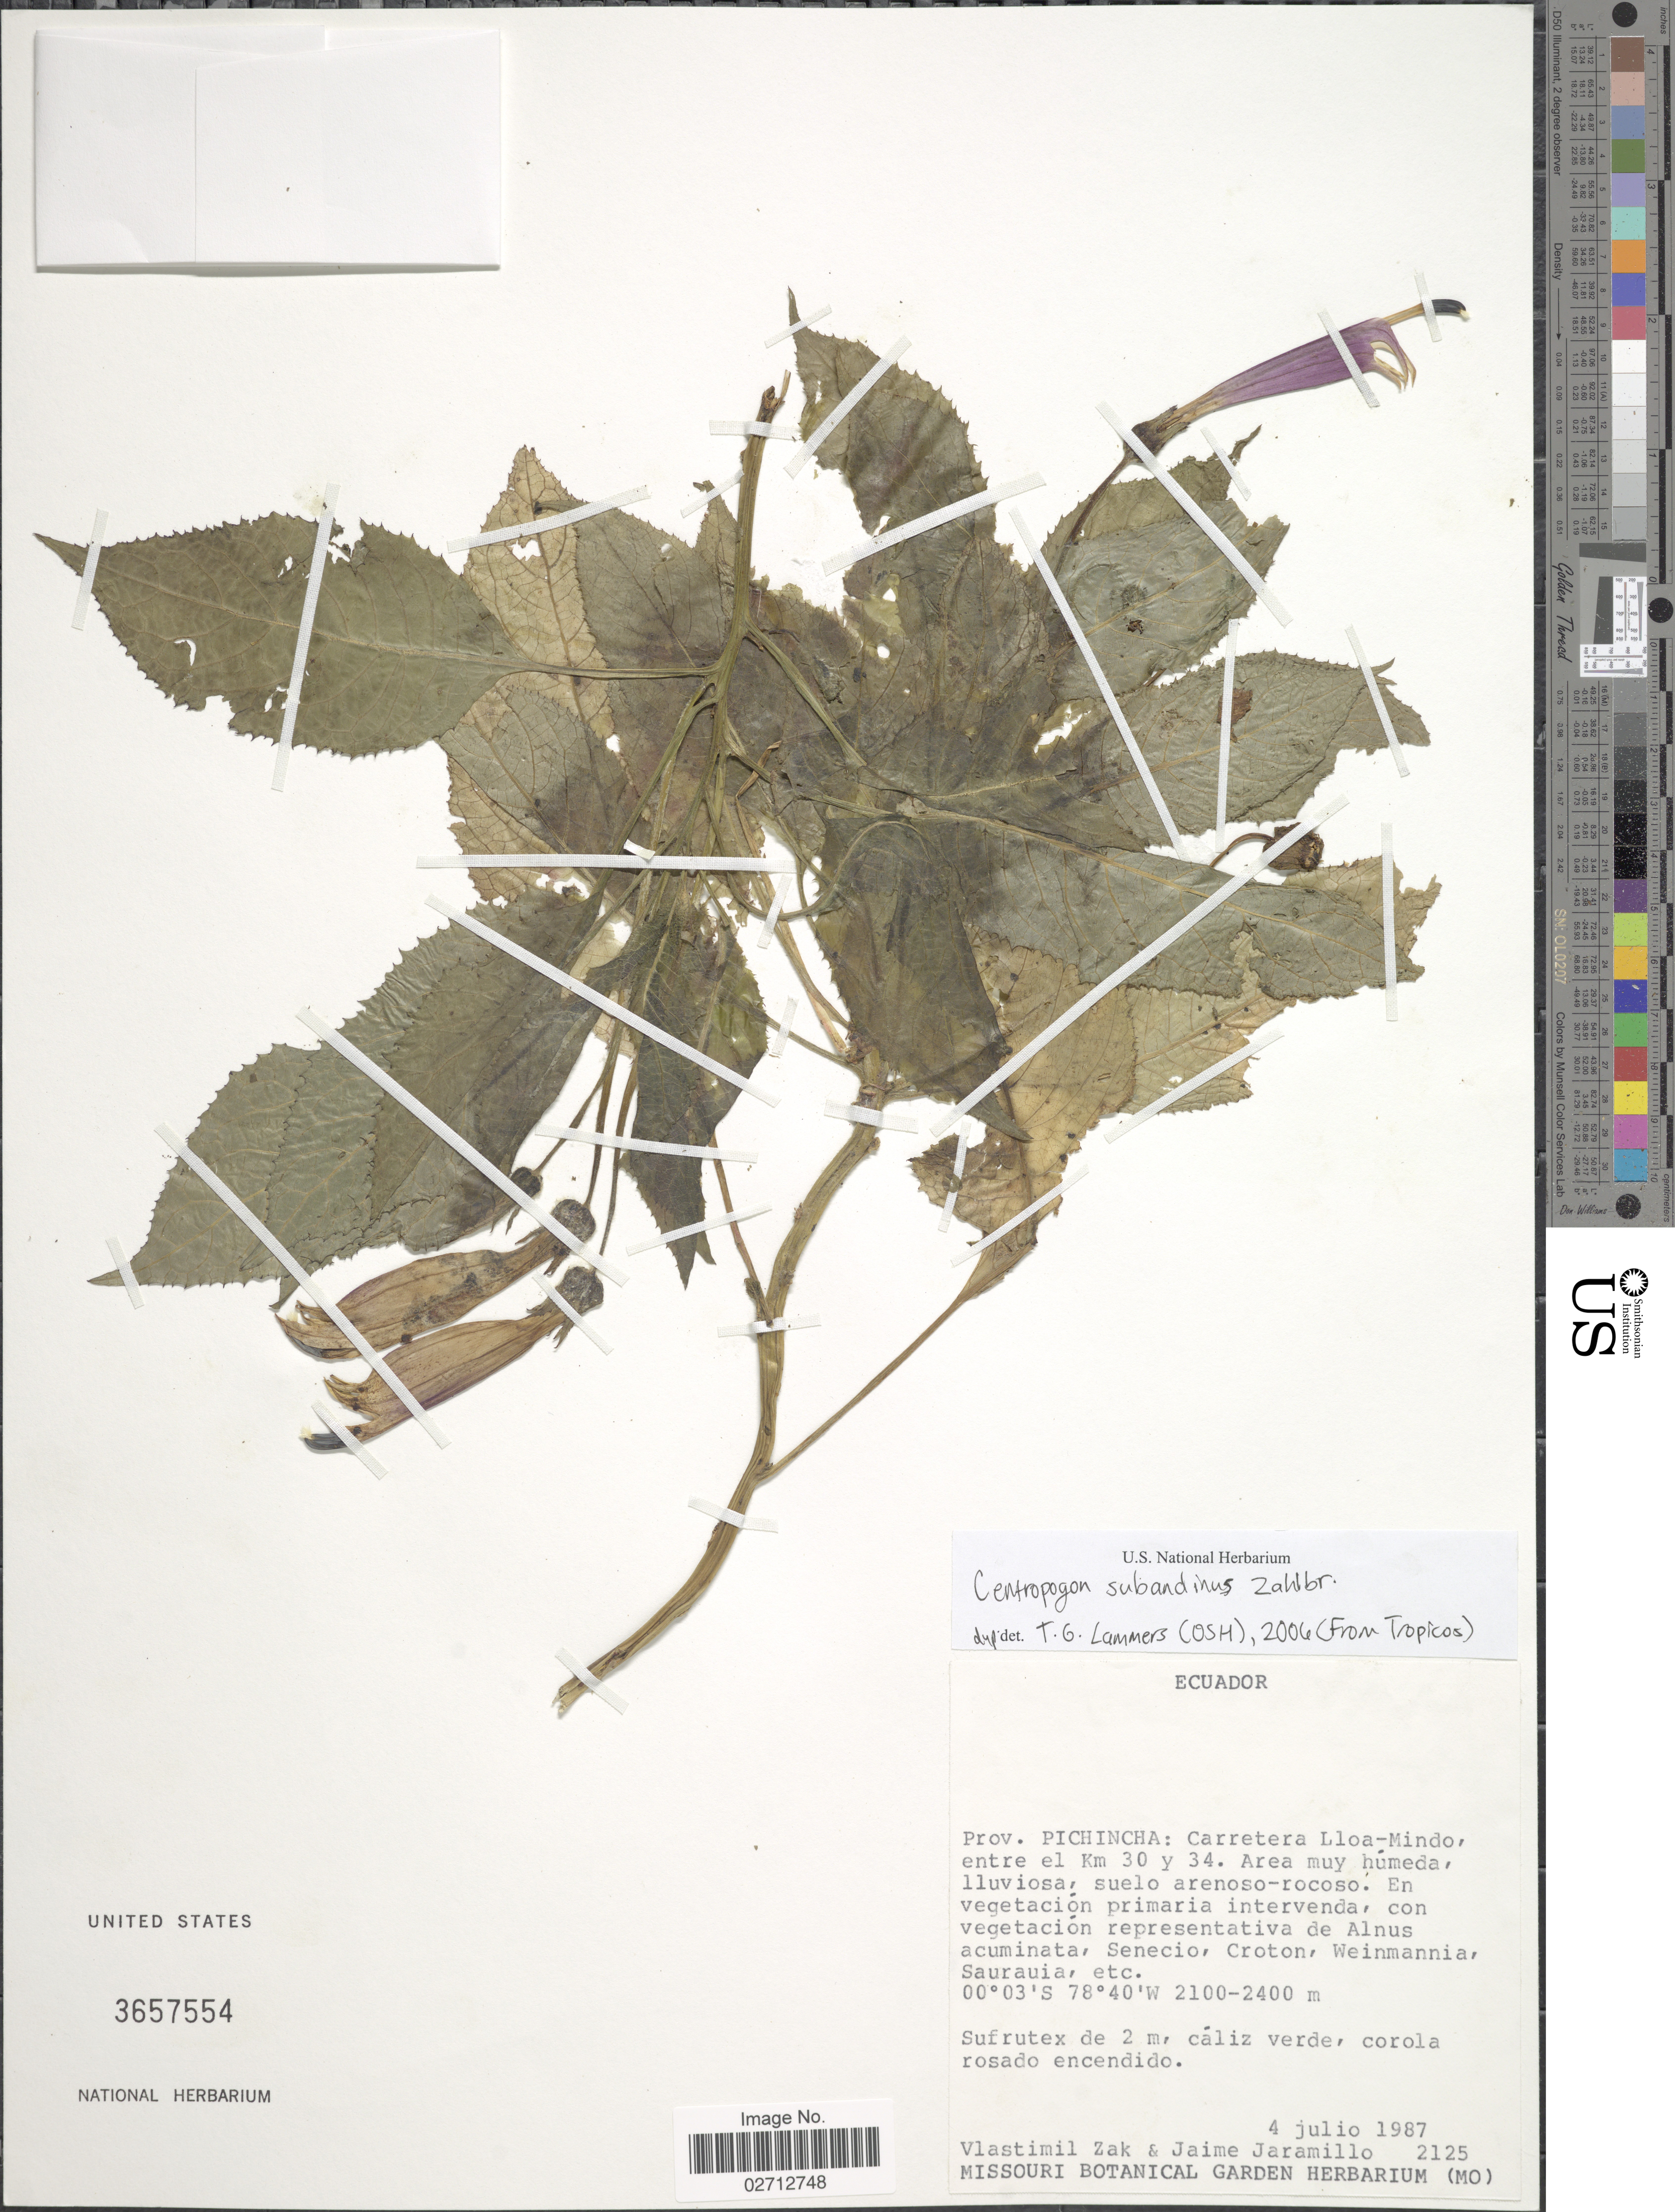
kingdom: Plantae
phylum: Tracheophyta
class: Magnoliopsida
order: Asterales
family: Campanulaceae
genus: Centropogon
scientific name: Centropogon subandinus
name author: Zahlbr.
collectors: V. Zak & J. Jaramillo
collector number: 2125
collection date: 1987-07-04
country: Ecuador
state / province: Pichincha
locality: Carretera Lloa-Mindo, entre el Km 30 y 34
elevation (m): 2100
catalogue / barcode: US 3657554